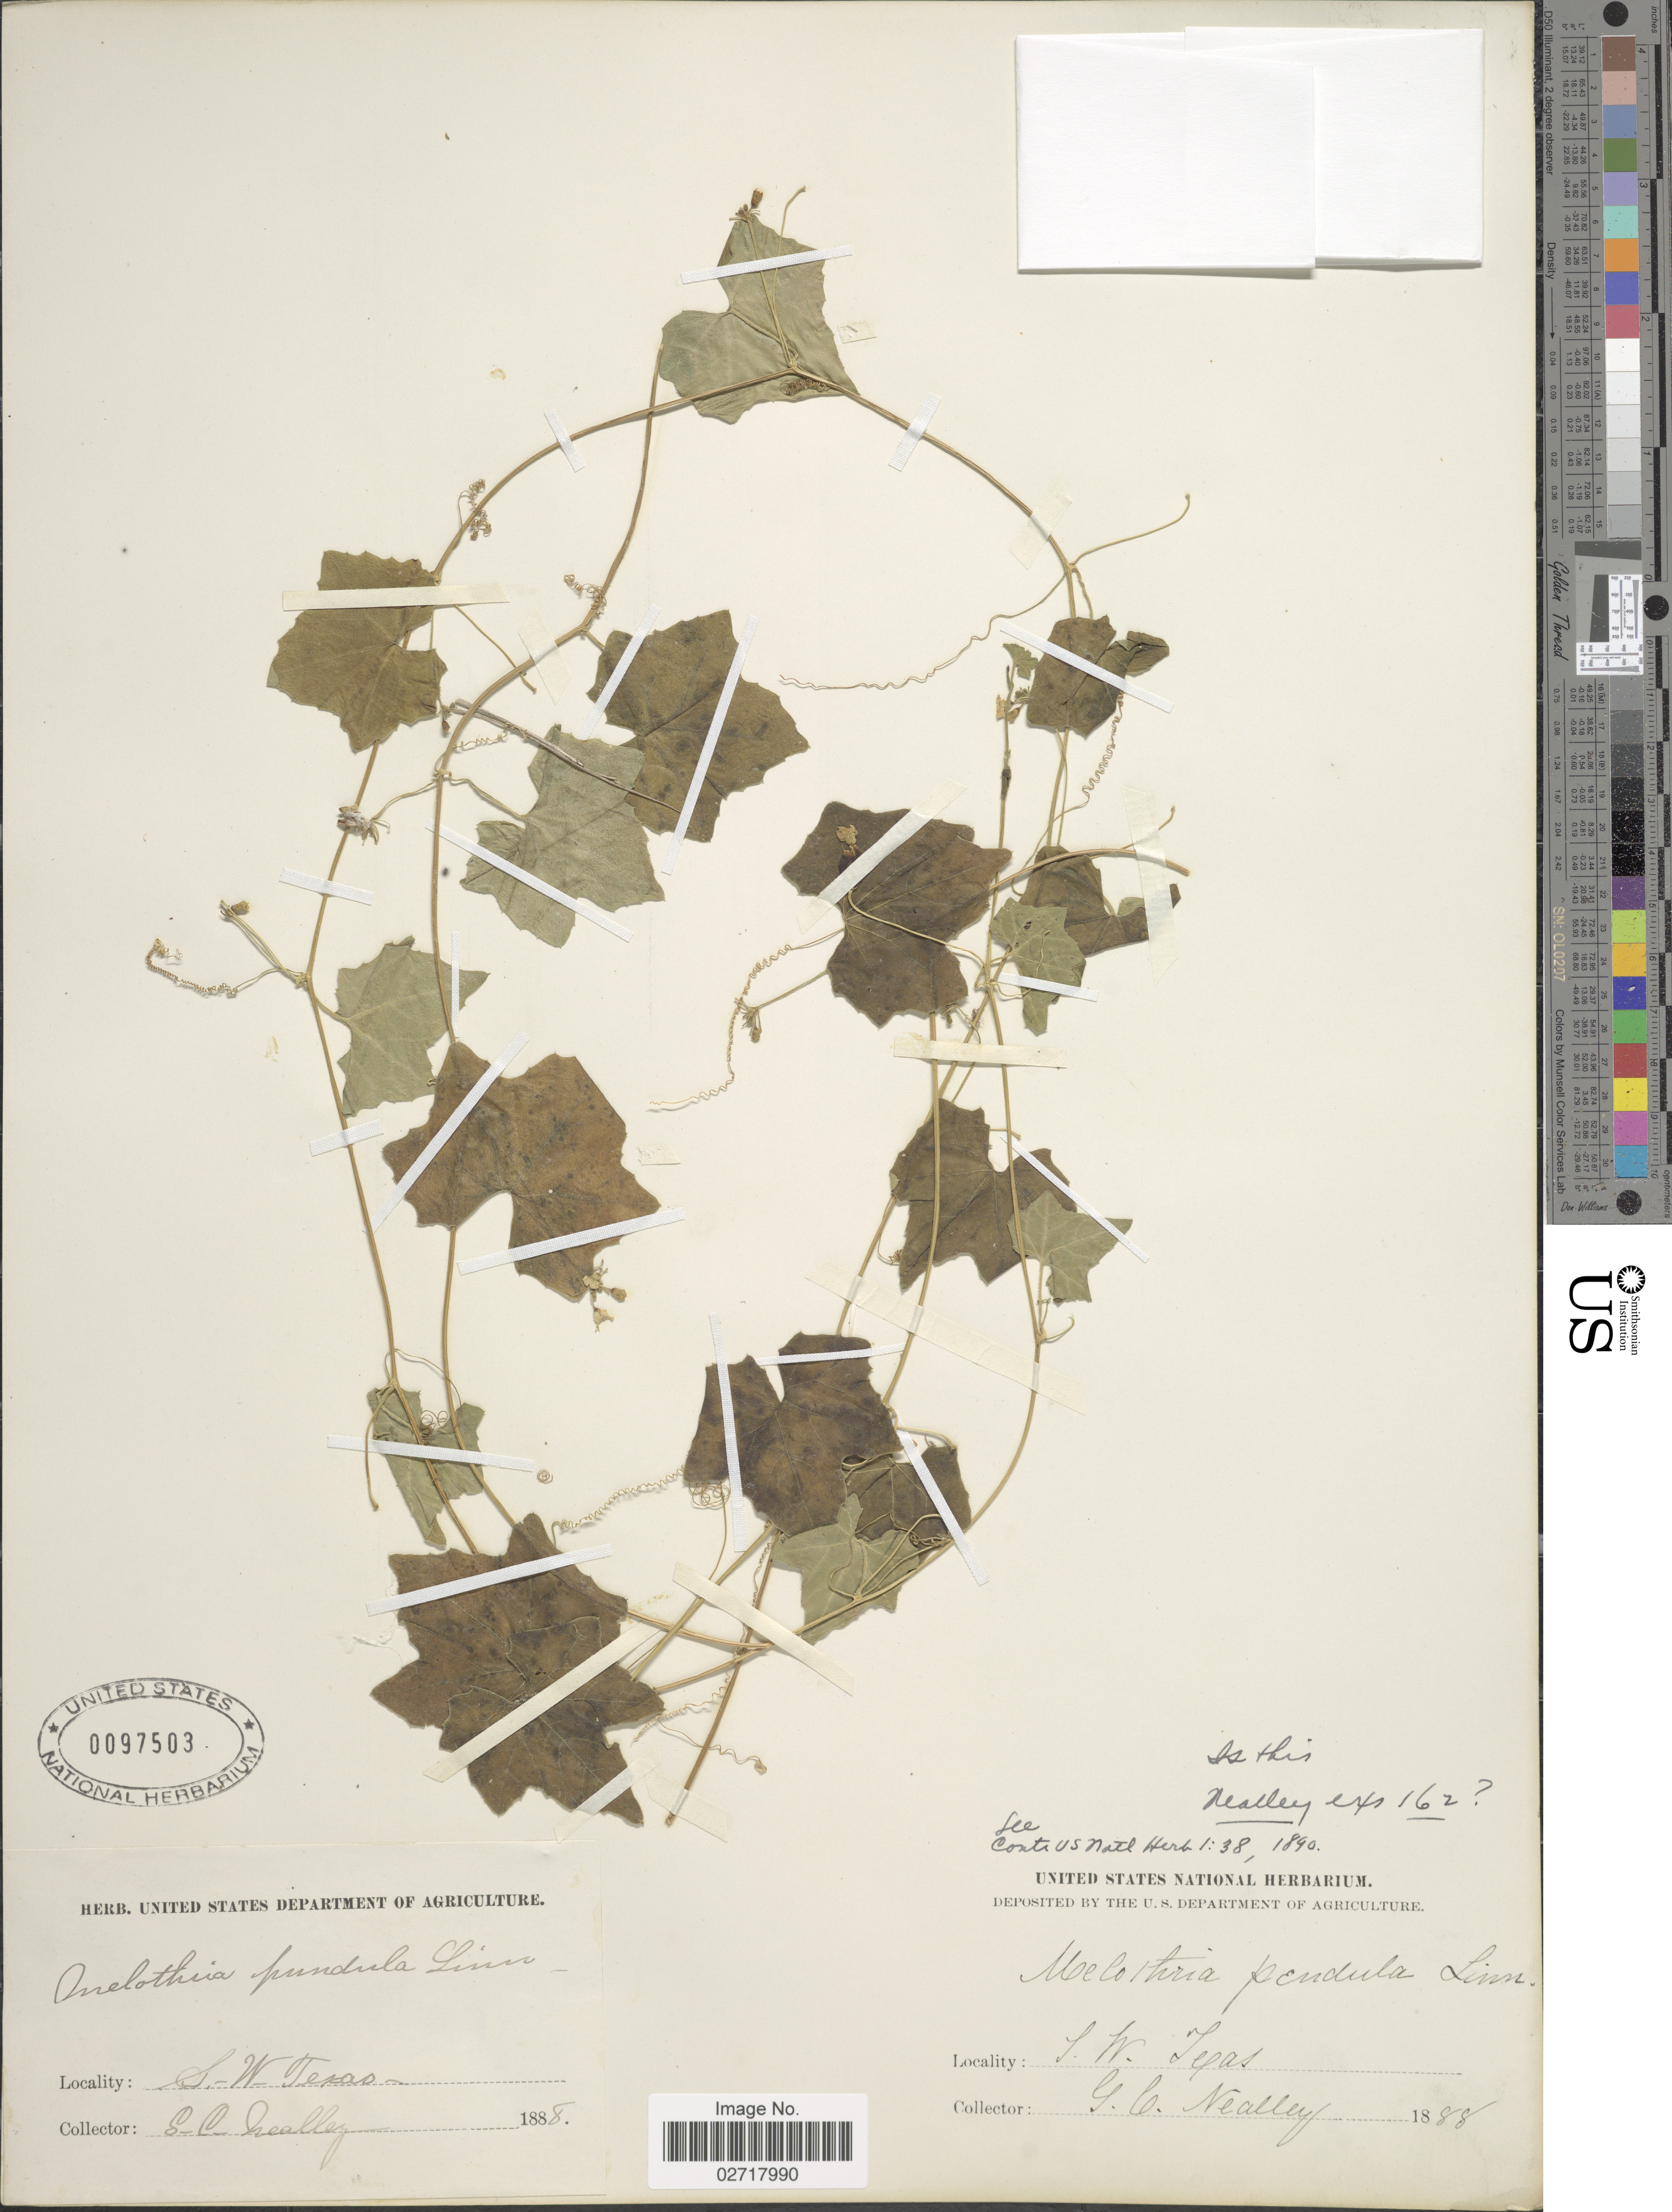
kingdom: Plantae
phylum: Tracheophyta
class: Magnoliopsida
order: Cucurbitales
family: Cucurbitaceae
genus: Melothria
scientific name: Melothria pendula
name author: L.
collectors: G. C. Nealley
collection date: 1888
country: United States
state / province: Texas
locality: S. W. Texas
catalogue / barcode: US 97503